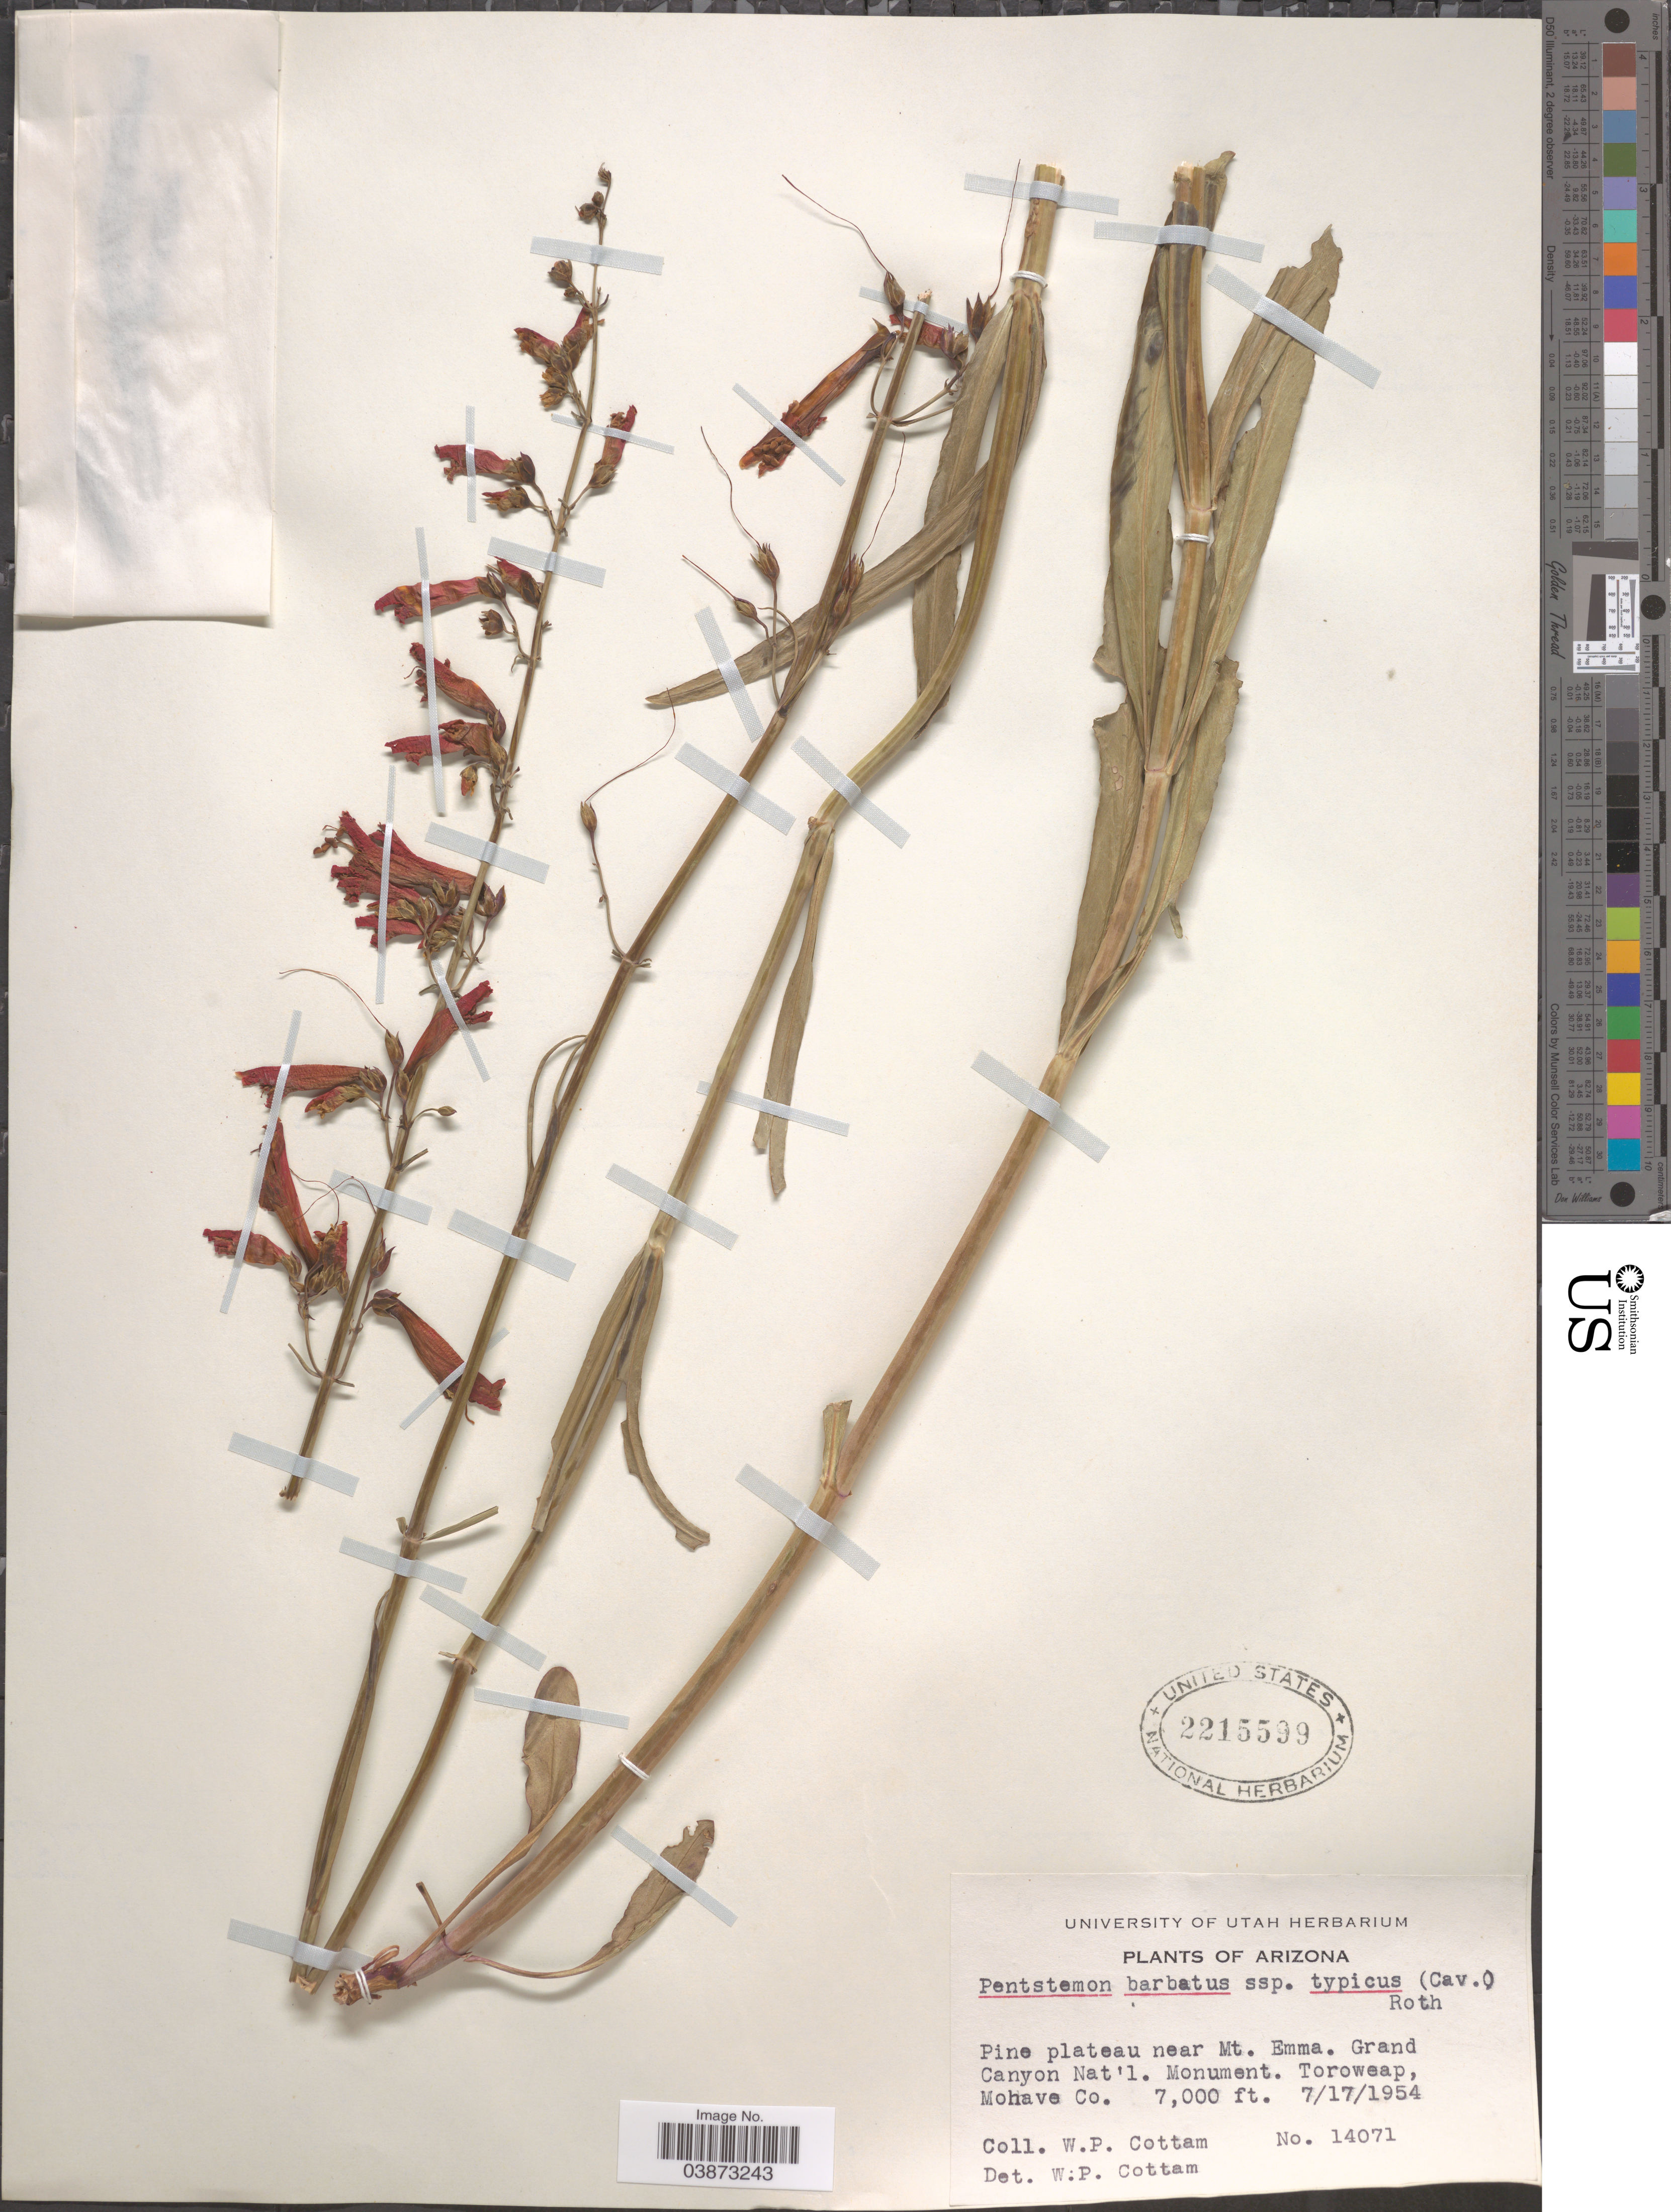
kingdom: Plantae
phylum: Tracheophyta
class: Magnoliopsida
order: Lamiales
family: Plantaginaceae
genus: Penstemon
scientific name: Penstemon barbatus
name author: (Cav.) Roth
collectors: W. Cottam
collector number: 14071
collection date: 1954-07-17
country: United States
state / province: Arizona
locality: Pine plateau near Mt. Emma. Grand Canyon Nat'l. Monument. Toroweap, Mohave Co.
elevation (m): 2134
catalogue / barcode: US 2215599